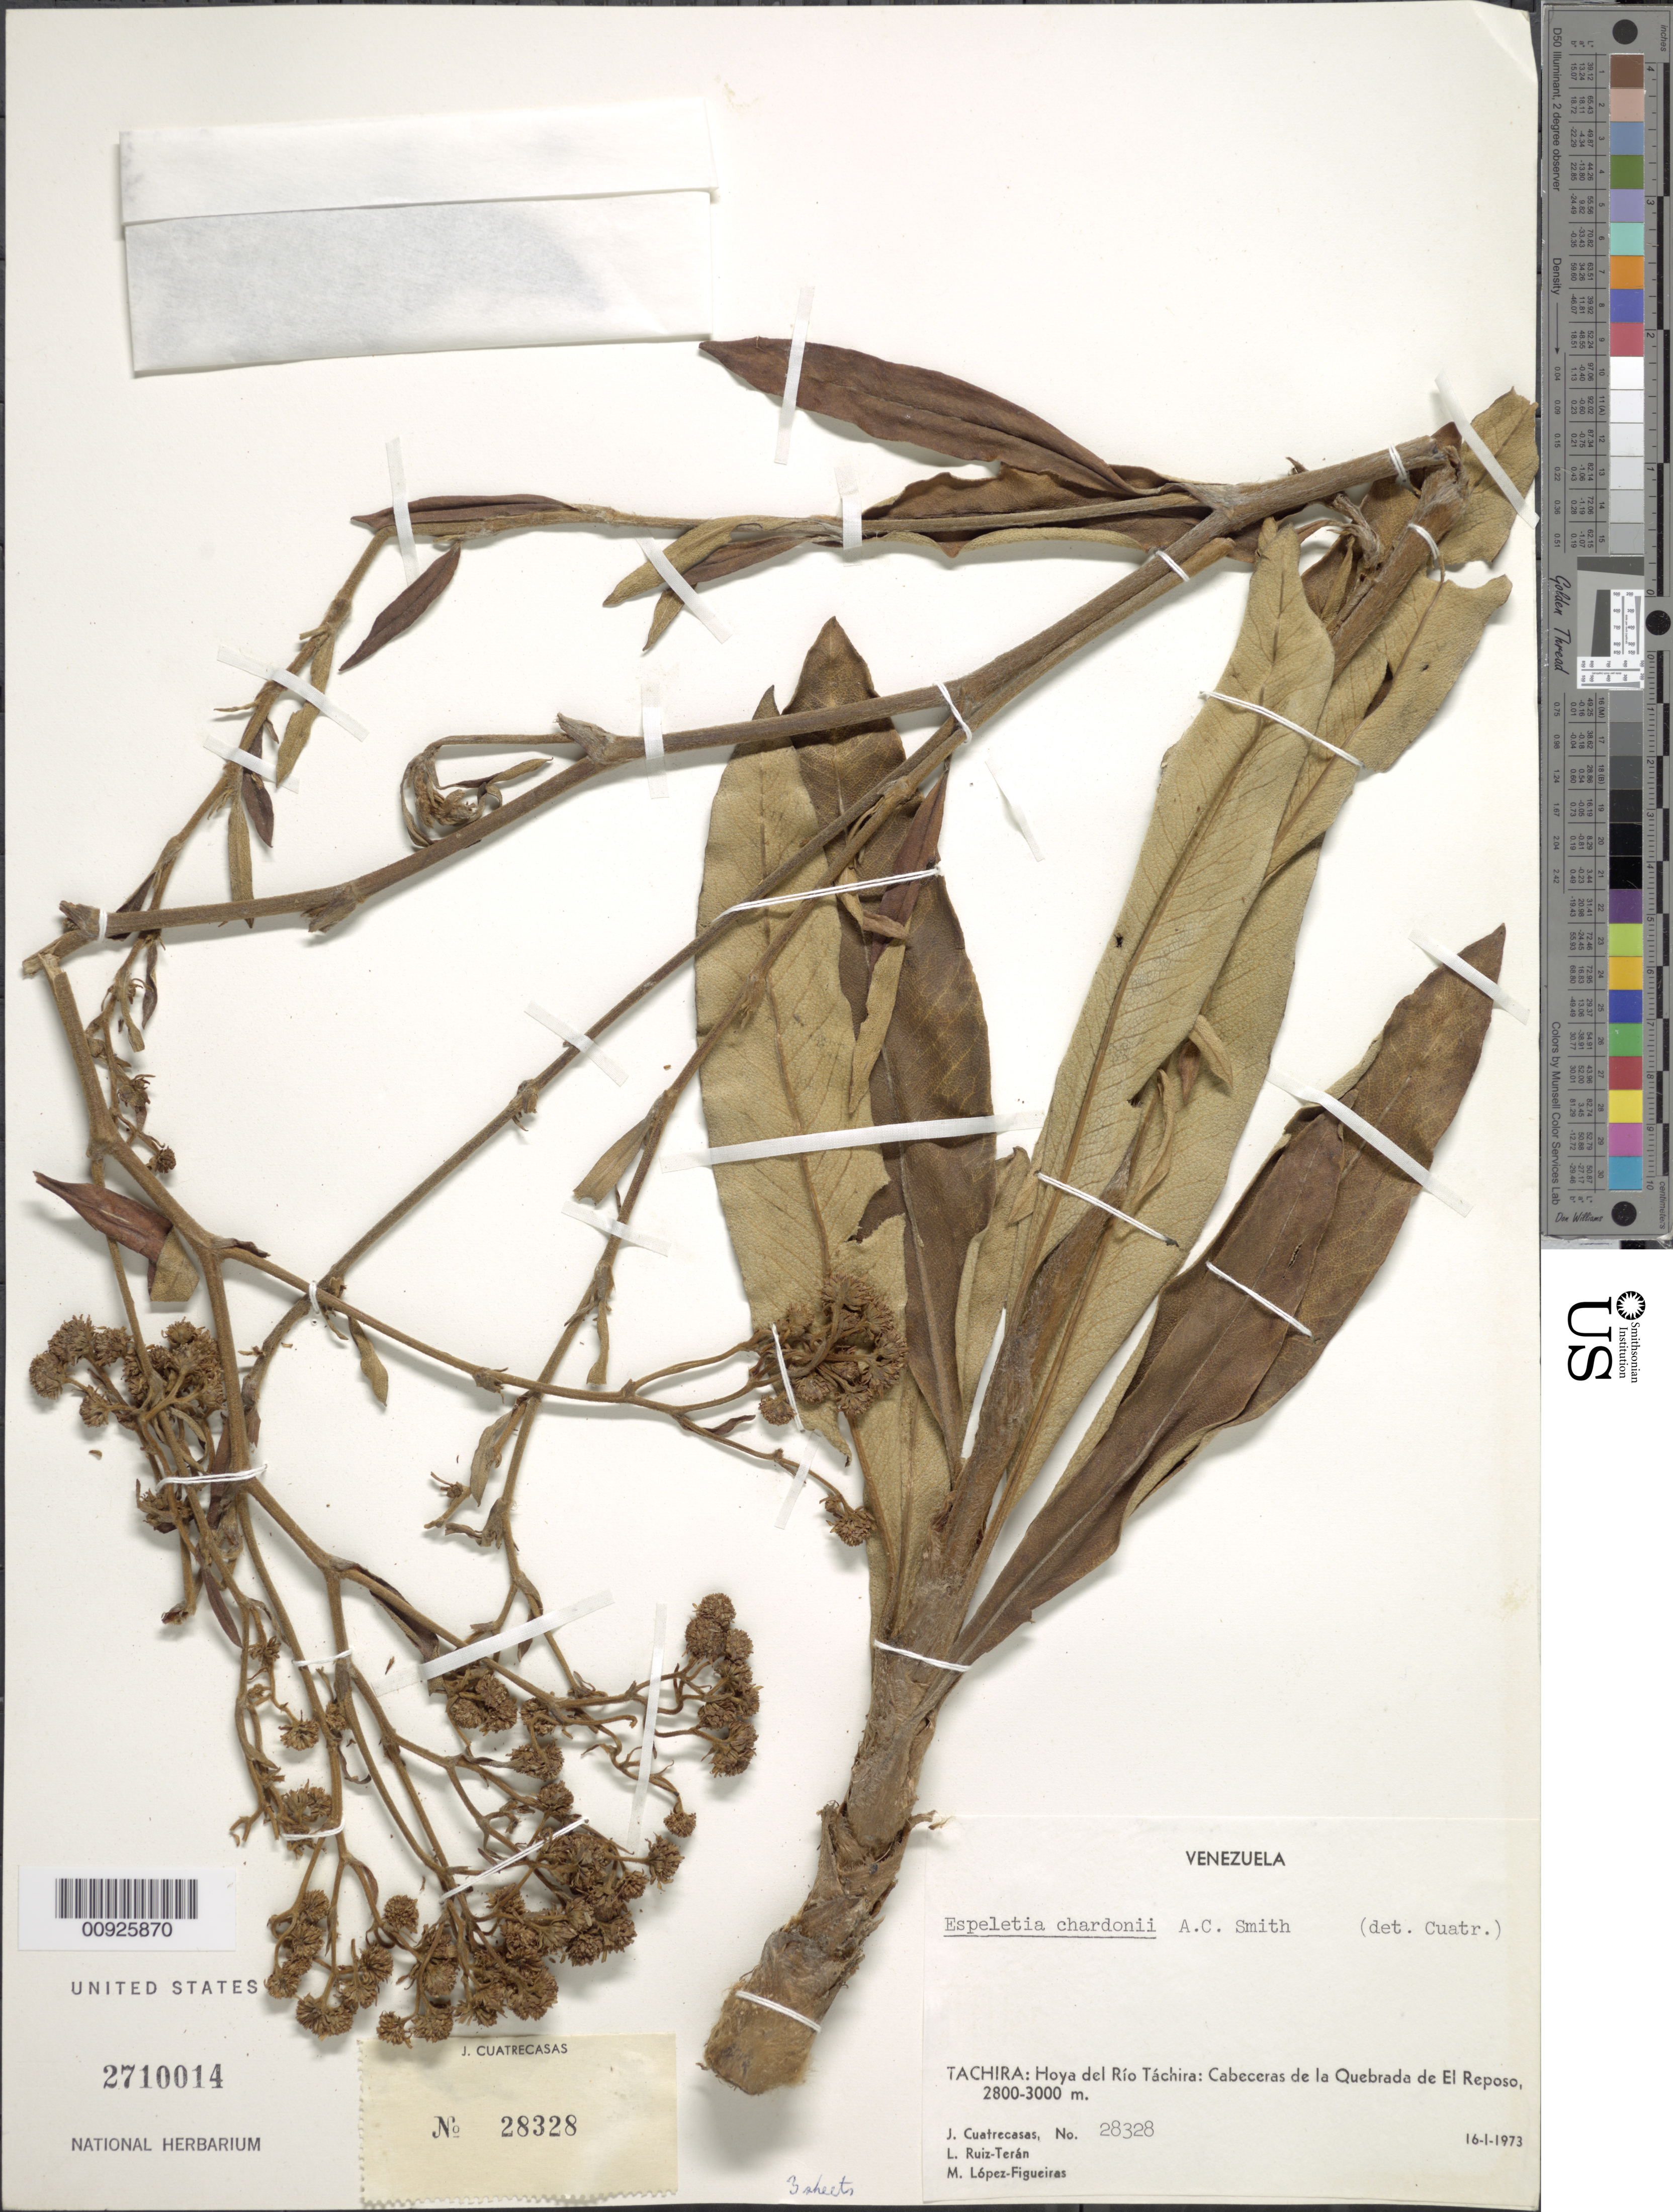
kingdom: Plantae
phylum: Tracheophyta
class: Magnoliopsida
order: Asterales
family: Asteraceae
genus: Tamania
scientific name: Tamania chardonii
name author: (A.C. Sm.) Cuatrec.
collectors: J. Cuatrecasas, L. E. Ruíz-Terán & M. López Figueiras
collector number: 28328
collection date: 1973-01-16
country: Venezuela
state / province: Táchira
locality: Hoya del Río Táchira: cabeceras de la Quebrada El Reposo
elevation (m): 2800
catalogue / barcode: US 2710014